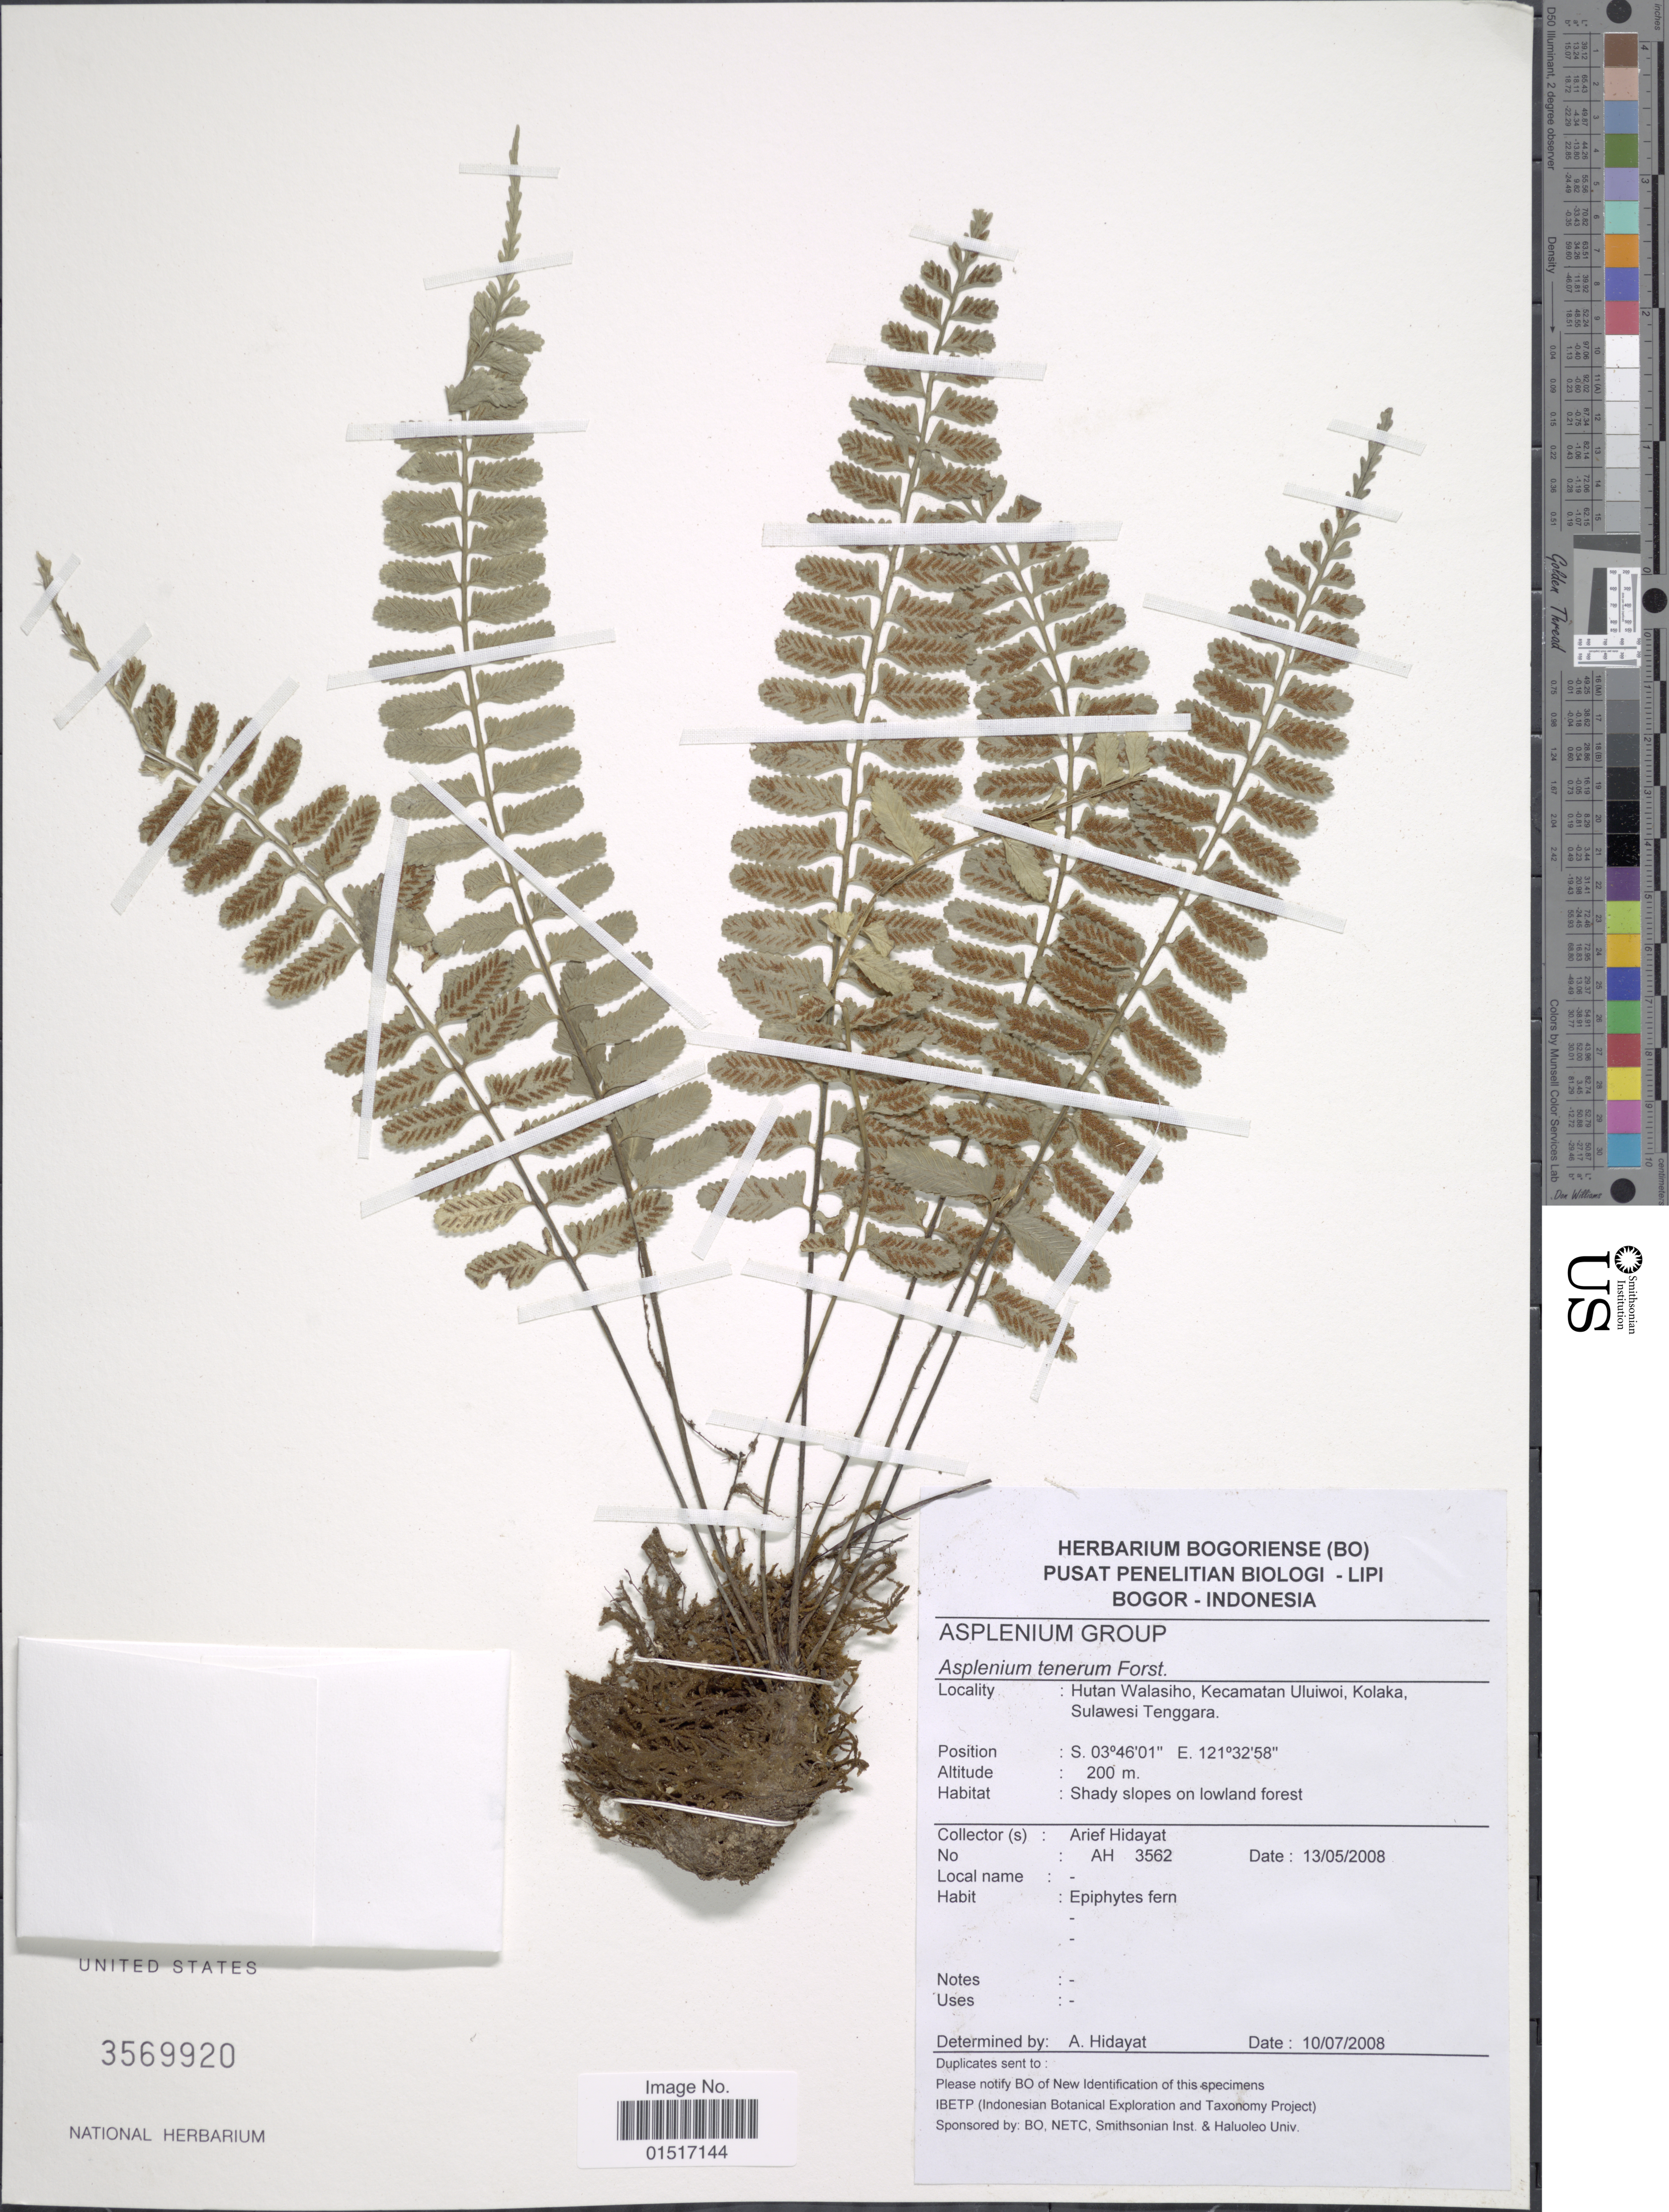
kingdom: Plantae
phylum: Tracheophyta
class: Polypodiopsida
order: Polypodiales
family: Aspleniaceae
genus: Asplenium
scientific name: Asplenium tenerum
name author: G. Forst.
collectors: A. Hidayat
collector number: AH 3562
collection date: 2008-05-13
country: Indonesia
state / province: Sulawesi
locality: Hutan Walasiho, Kecamatan Uluiwoi, Kolaka, Sulawesi Tenggara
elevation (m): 200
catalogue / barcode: US 3569920